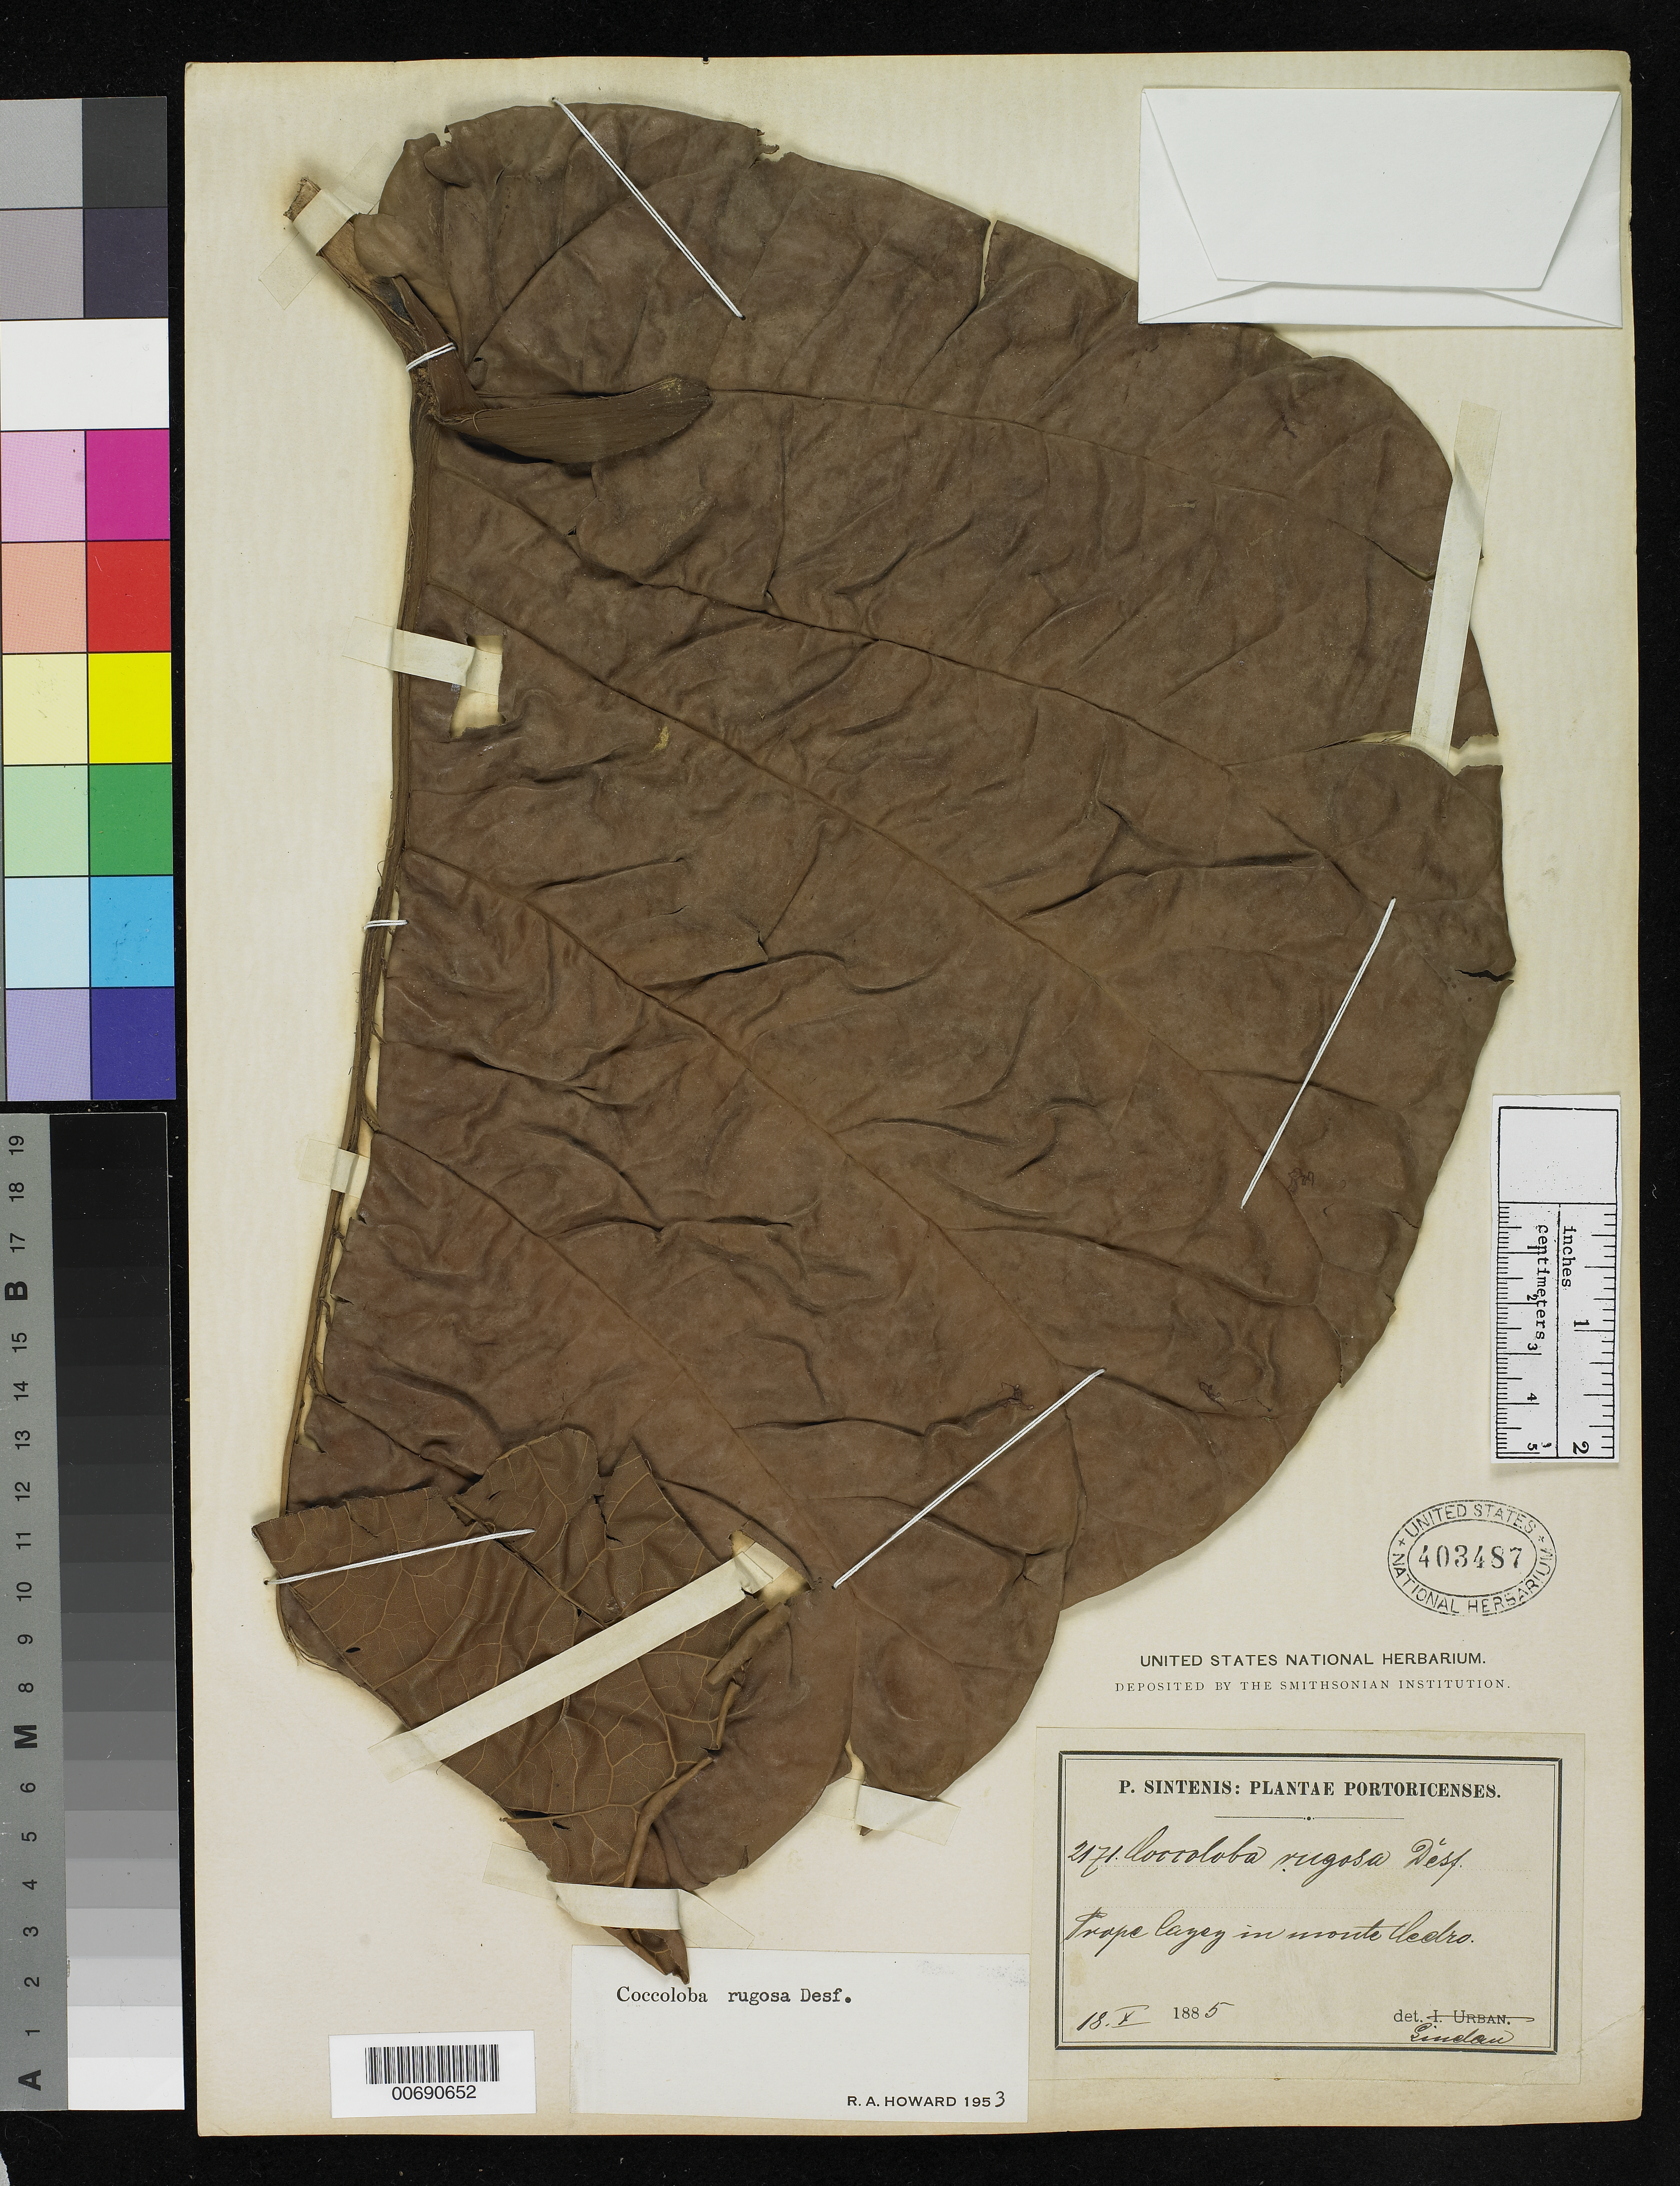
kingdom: Plantae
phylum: Tracheophyta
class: Magnoliopsida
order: Caryophyllales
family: Polygonaceae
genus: Coccoloba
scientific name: Coccoloba rugosa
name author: Desf.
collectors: P. Sintenis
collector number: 2171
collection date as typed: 18 Oct 1885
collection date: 1885-10-18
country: Puerto Rico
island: Greater Antilles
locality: Prope Cayey.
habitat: in monte Cedro.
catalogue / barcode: US 403487